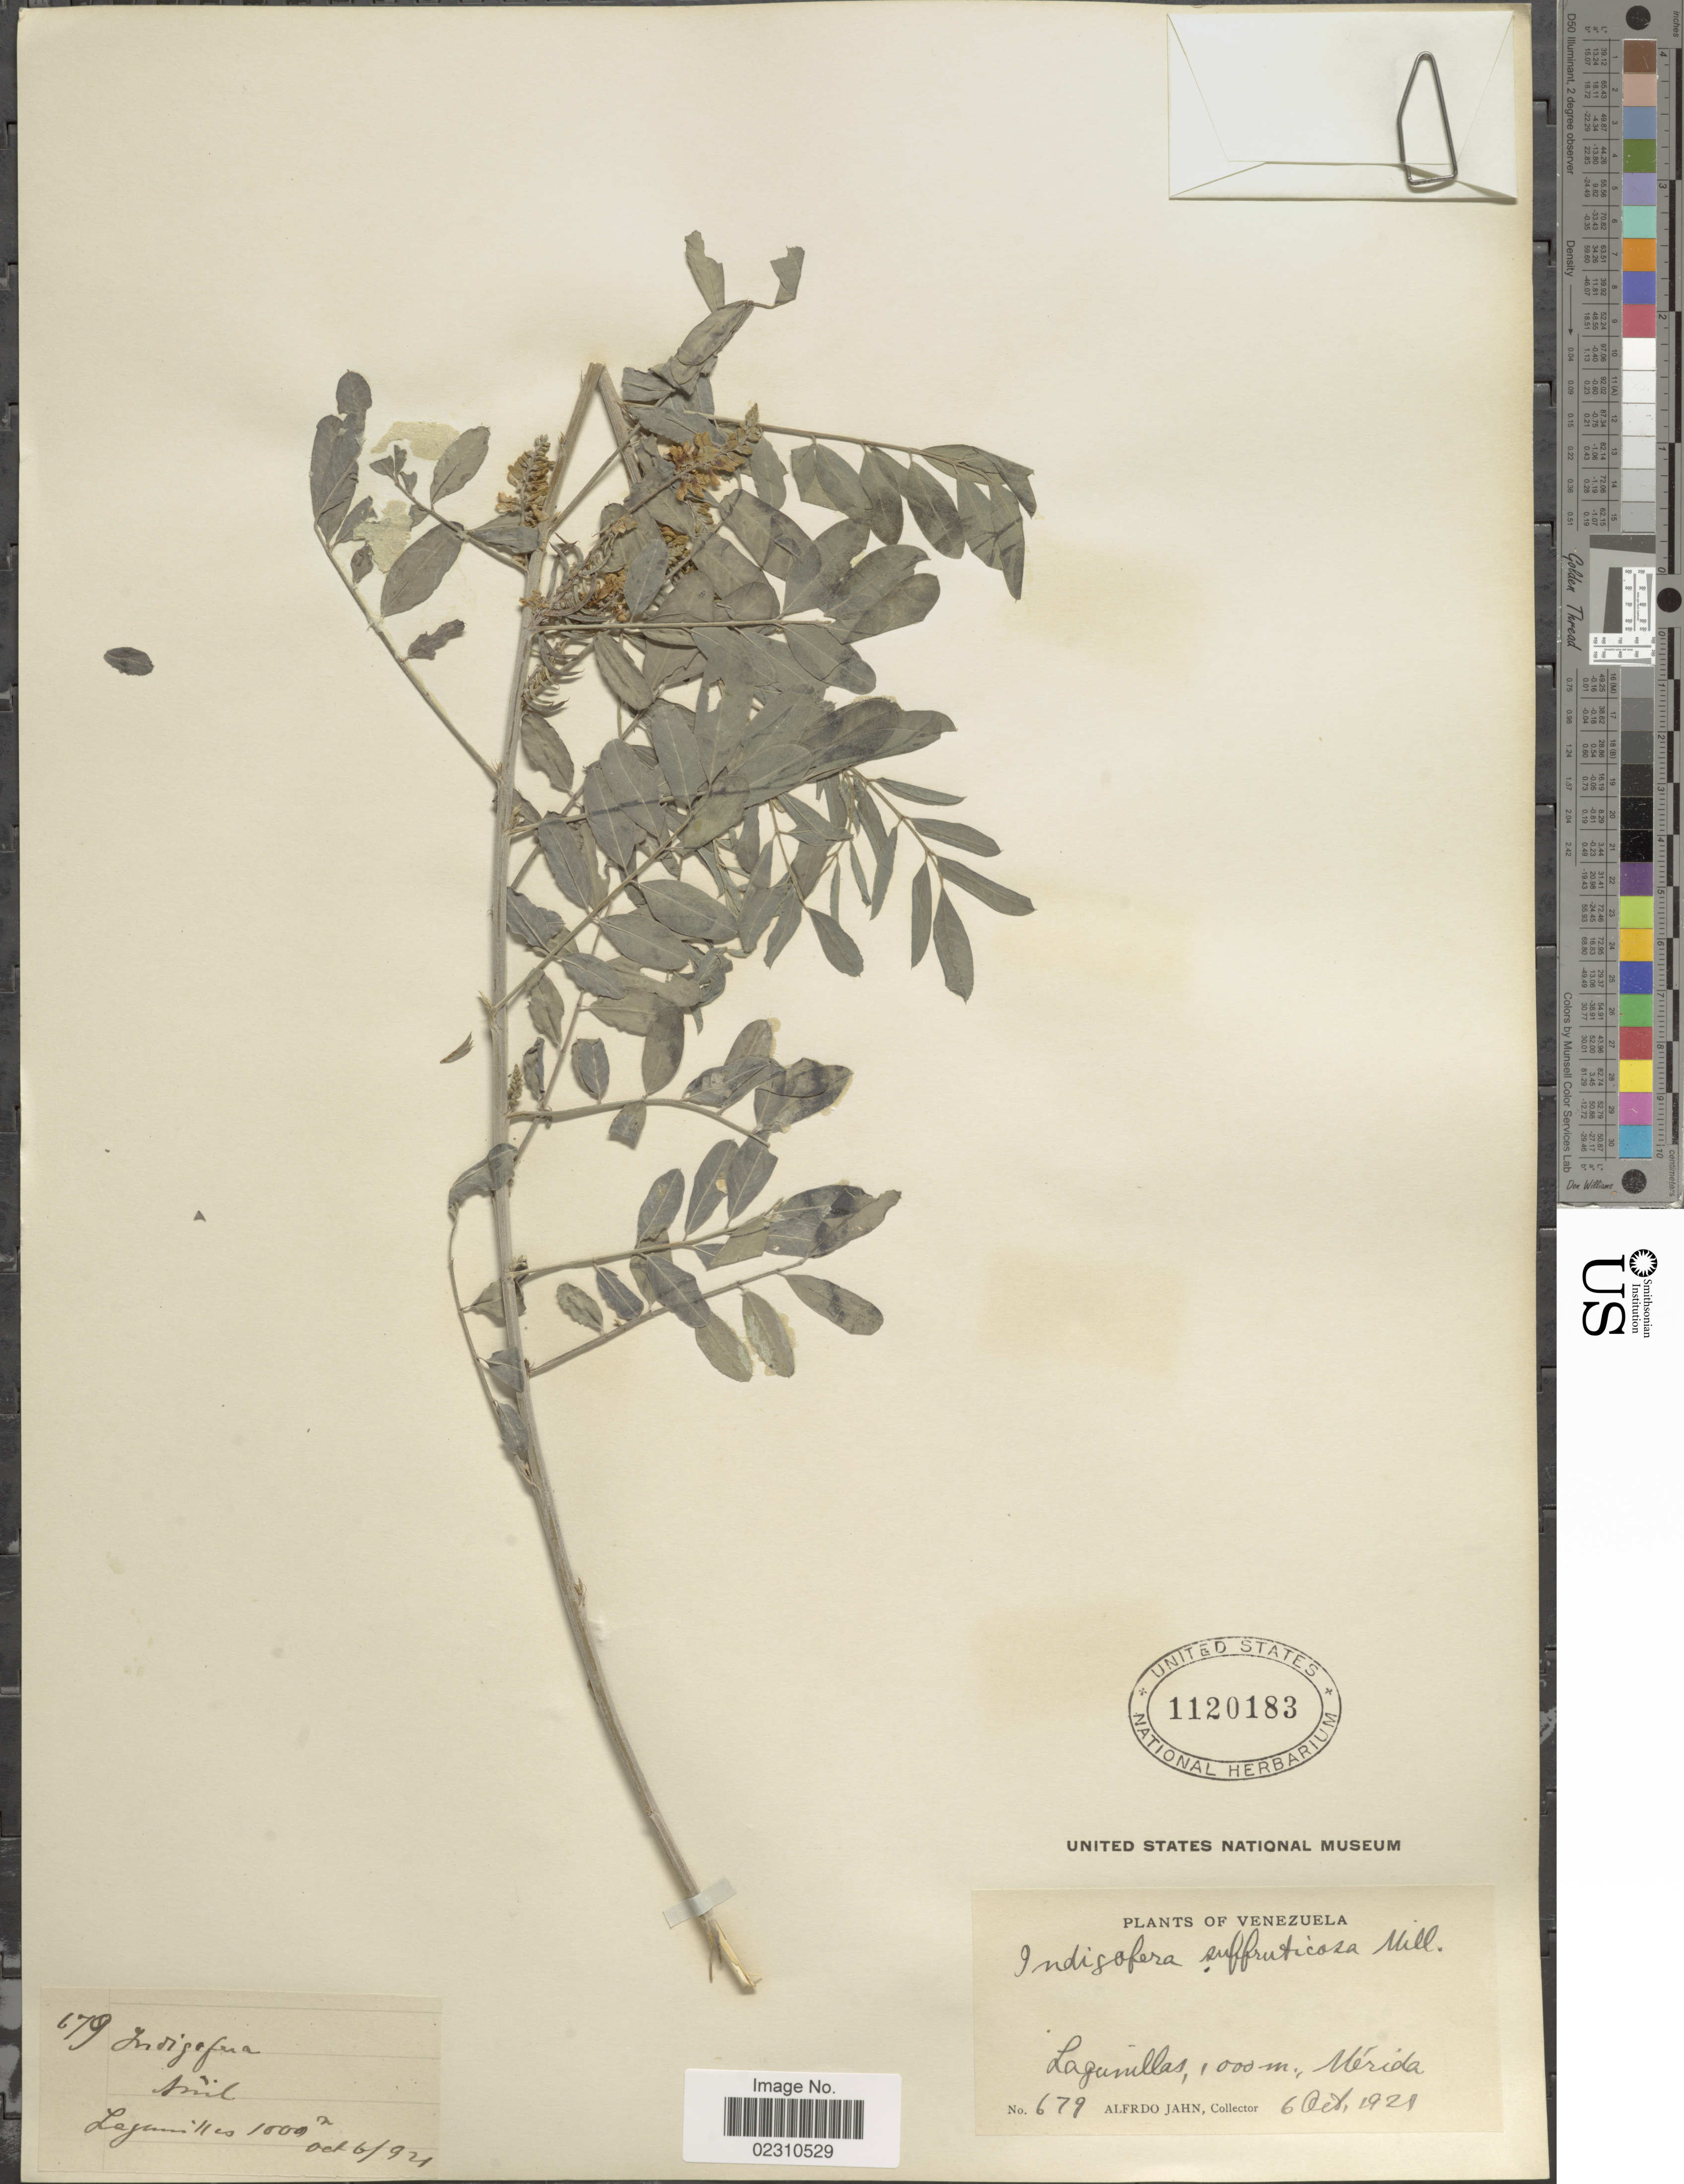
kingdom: Plantae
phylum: Tracheophyta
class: Magnoliopsida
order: Fabales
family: Fabaceae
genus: Indigofera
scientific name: Indigofera suffruticosa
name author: Mill.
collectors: A. Jahn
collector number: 679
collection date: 1921-10-06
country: Venezuela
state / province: Mérida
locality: Lagunillas, Merida.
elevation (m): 1000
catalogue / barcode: US 1120183